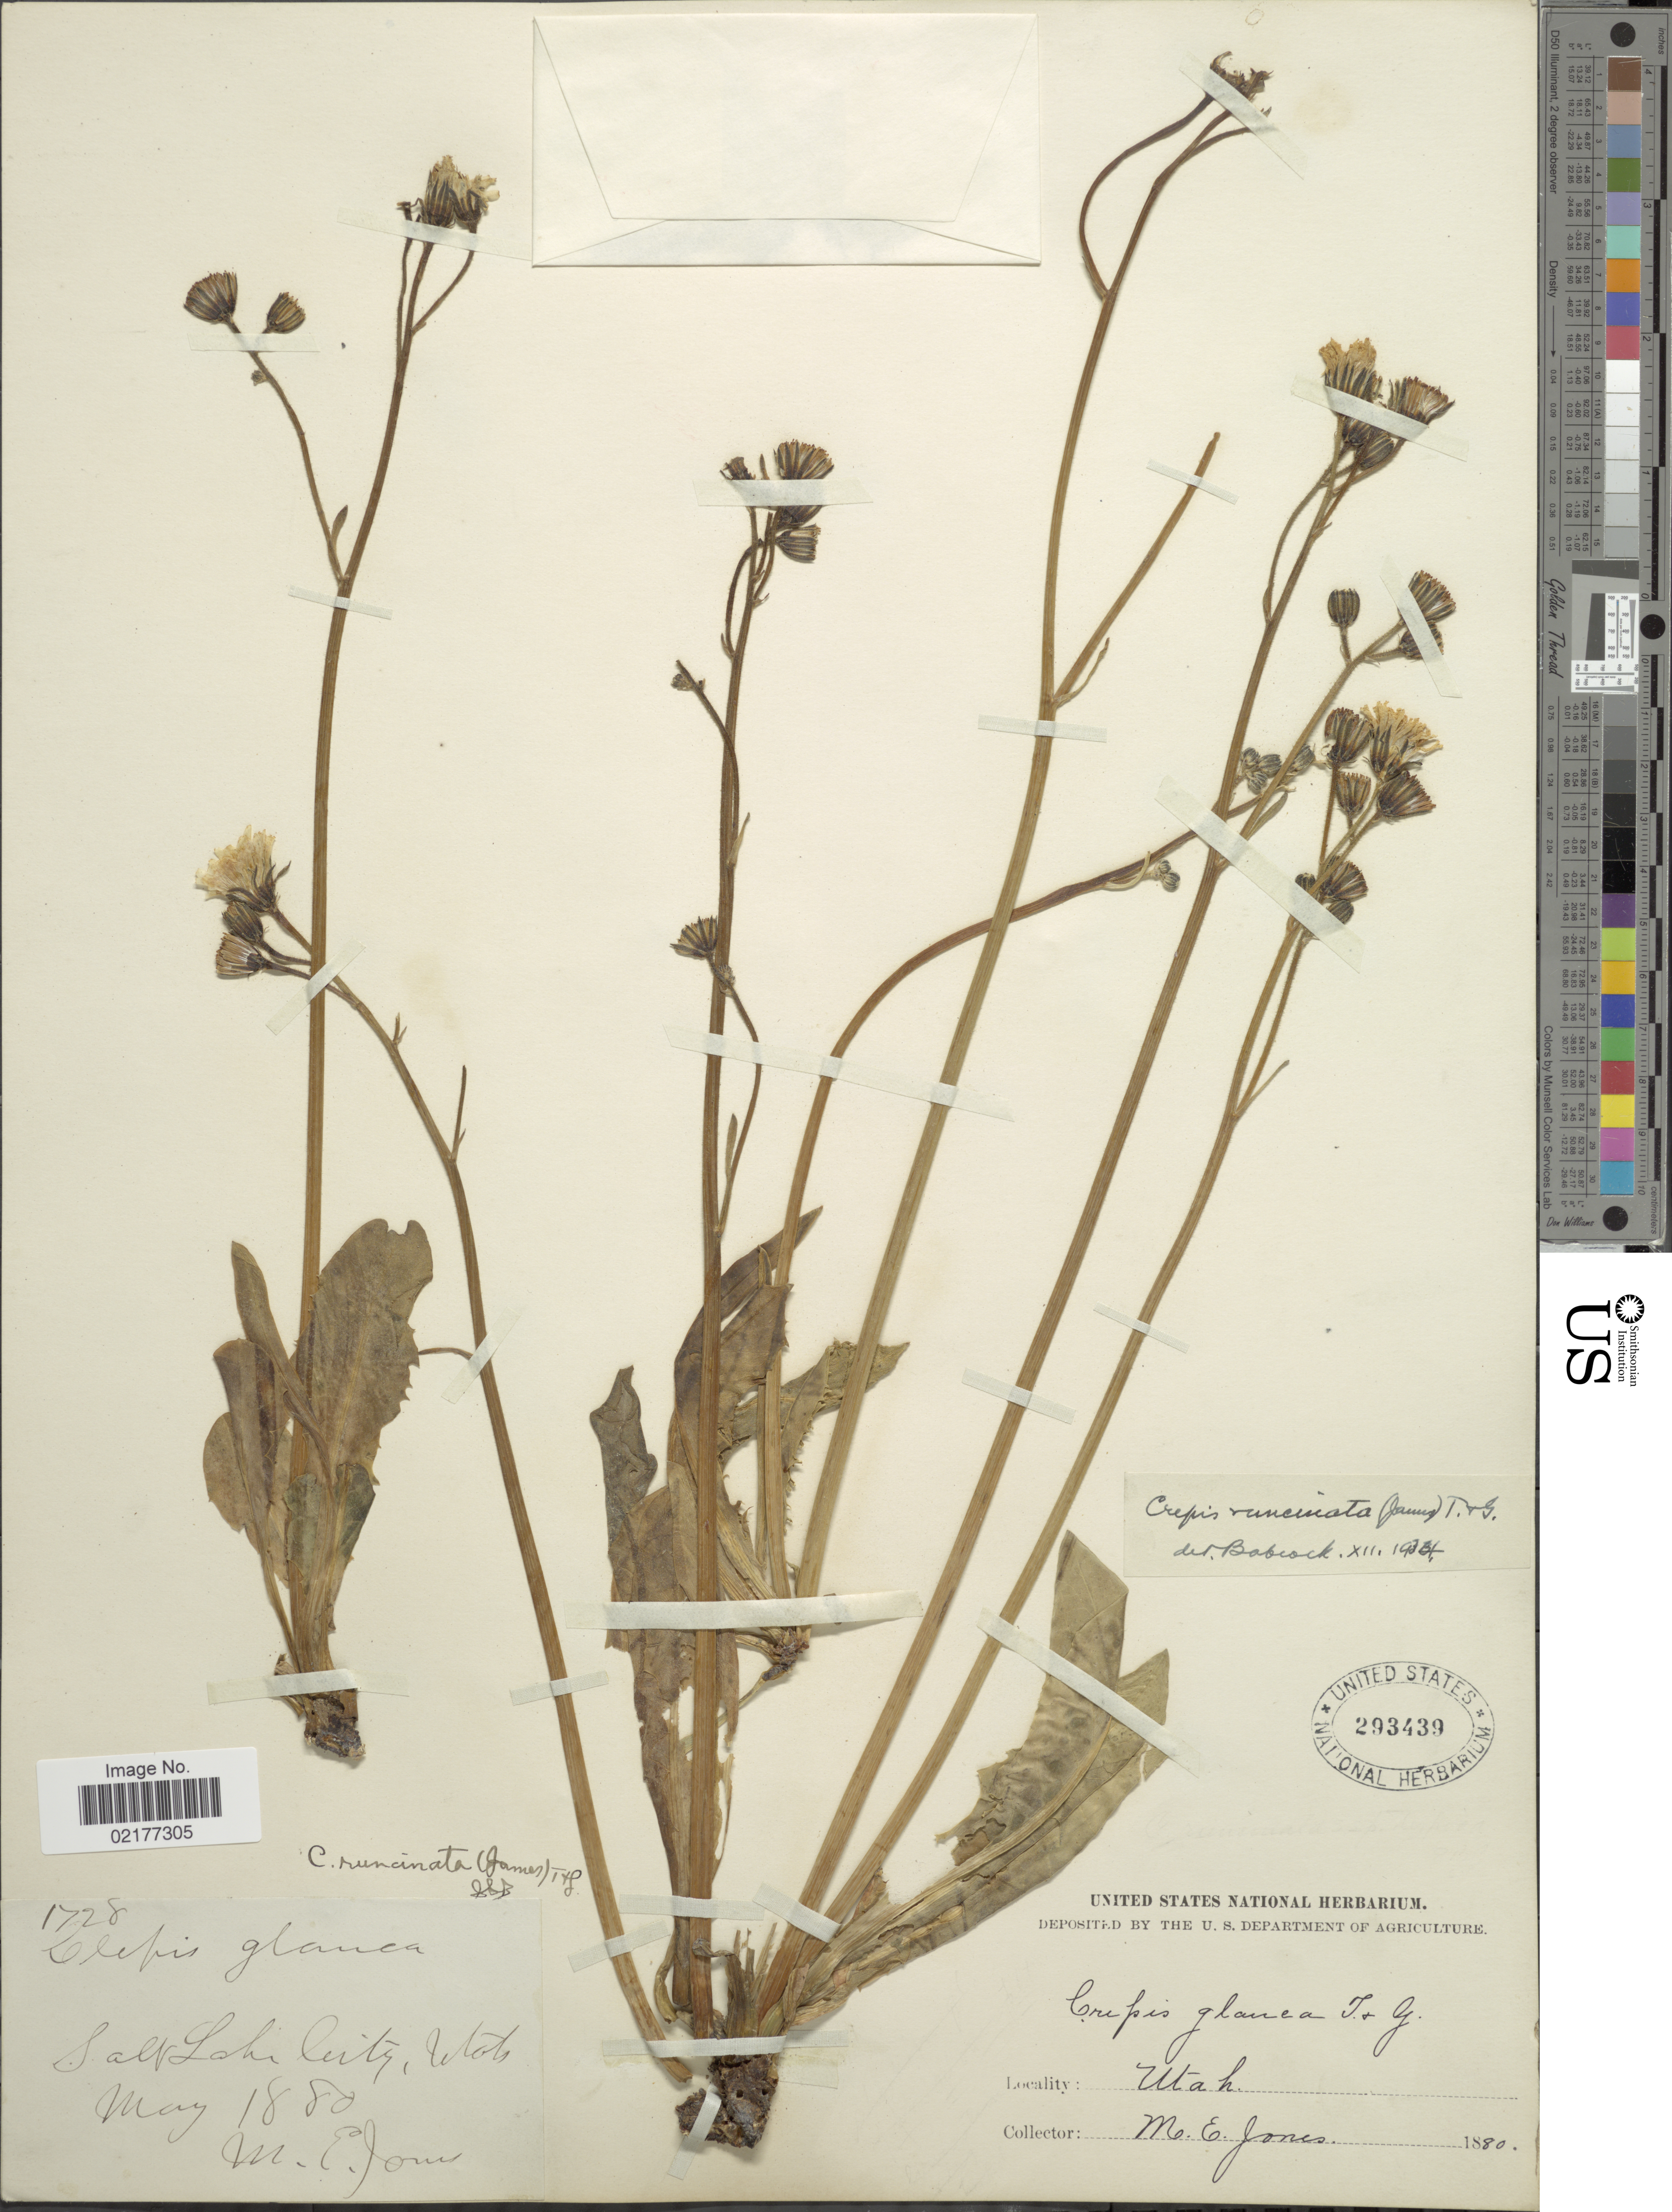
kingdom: Plantae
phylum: Tracheophyta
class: Magnoliopsida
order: Asterales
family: Asteraceae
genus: Crepis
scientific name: Crepis runcinata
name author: Torr. & A. Gray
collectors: M. E. Jones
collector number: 1728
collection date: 1880-05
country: United States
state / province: Utah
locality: Salt Lake City, Utah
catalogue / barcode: US 293439